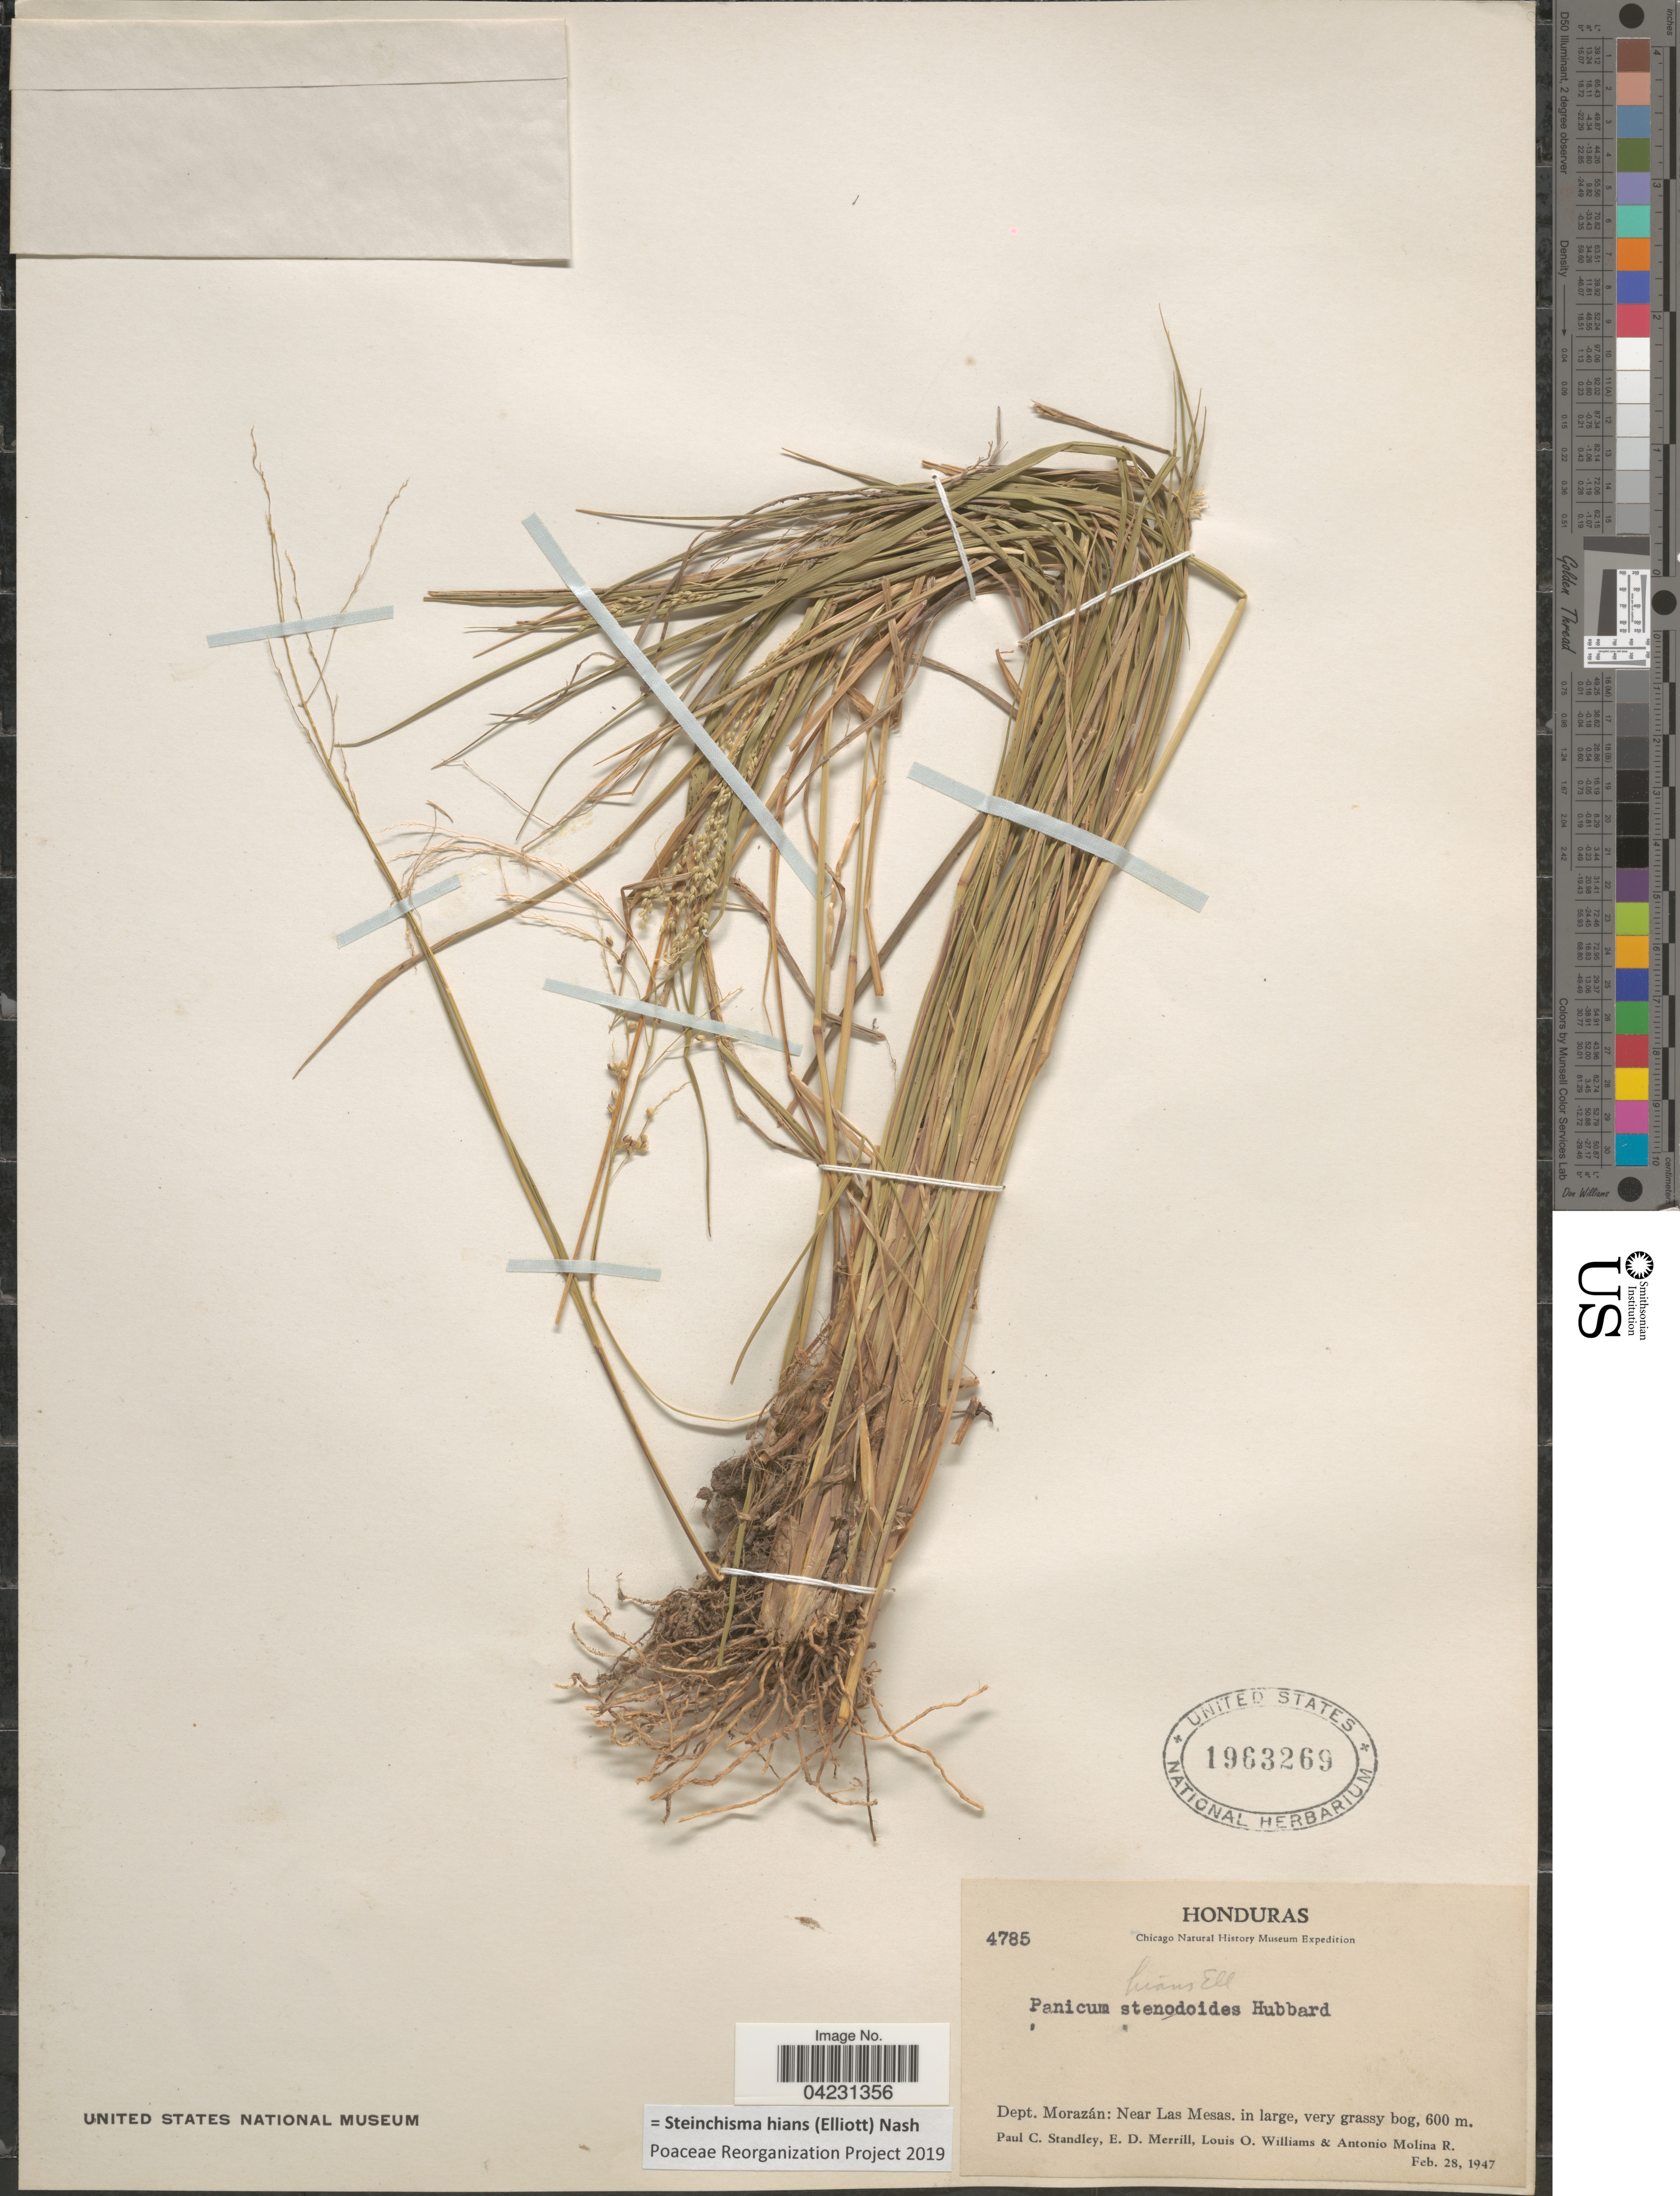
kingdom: Plantae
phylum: Tracheophyta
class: Liliopsida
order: Poales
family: Poaceae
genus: Steinchisma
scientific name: Steinchisma hians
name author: (Elliott) Nash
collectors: P. C. Standley, E. D. Merrill, L. O. Williams & A. Molina R.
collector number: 4785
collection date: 1947-02-28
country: Honduras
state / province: Fco. Morazán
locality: Chicago Natural HIstory Museum Expedition. Dept. Morazán: Near Las Mesas, in large, very grassy bog.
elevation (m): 600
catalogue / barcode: US 1963269